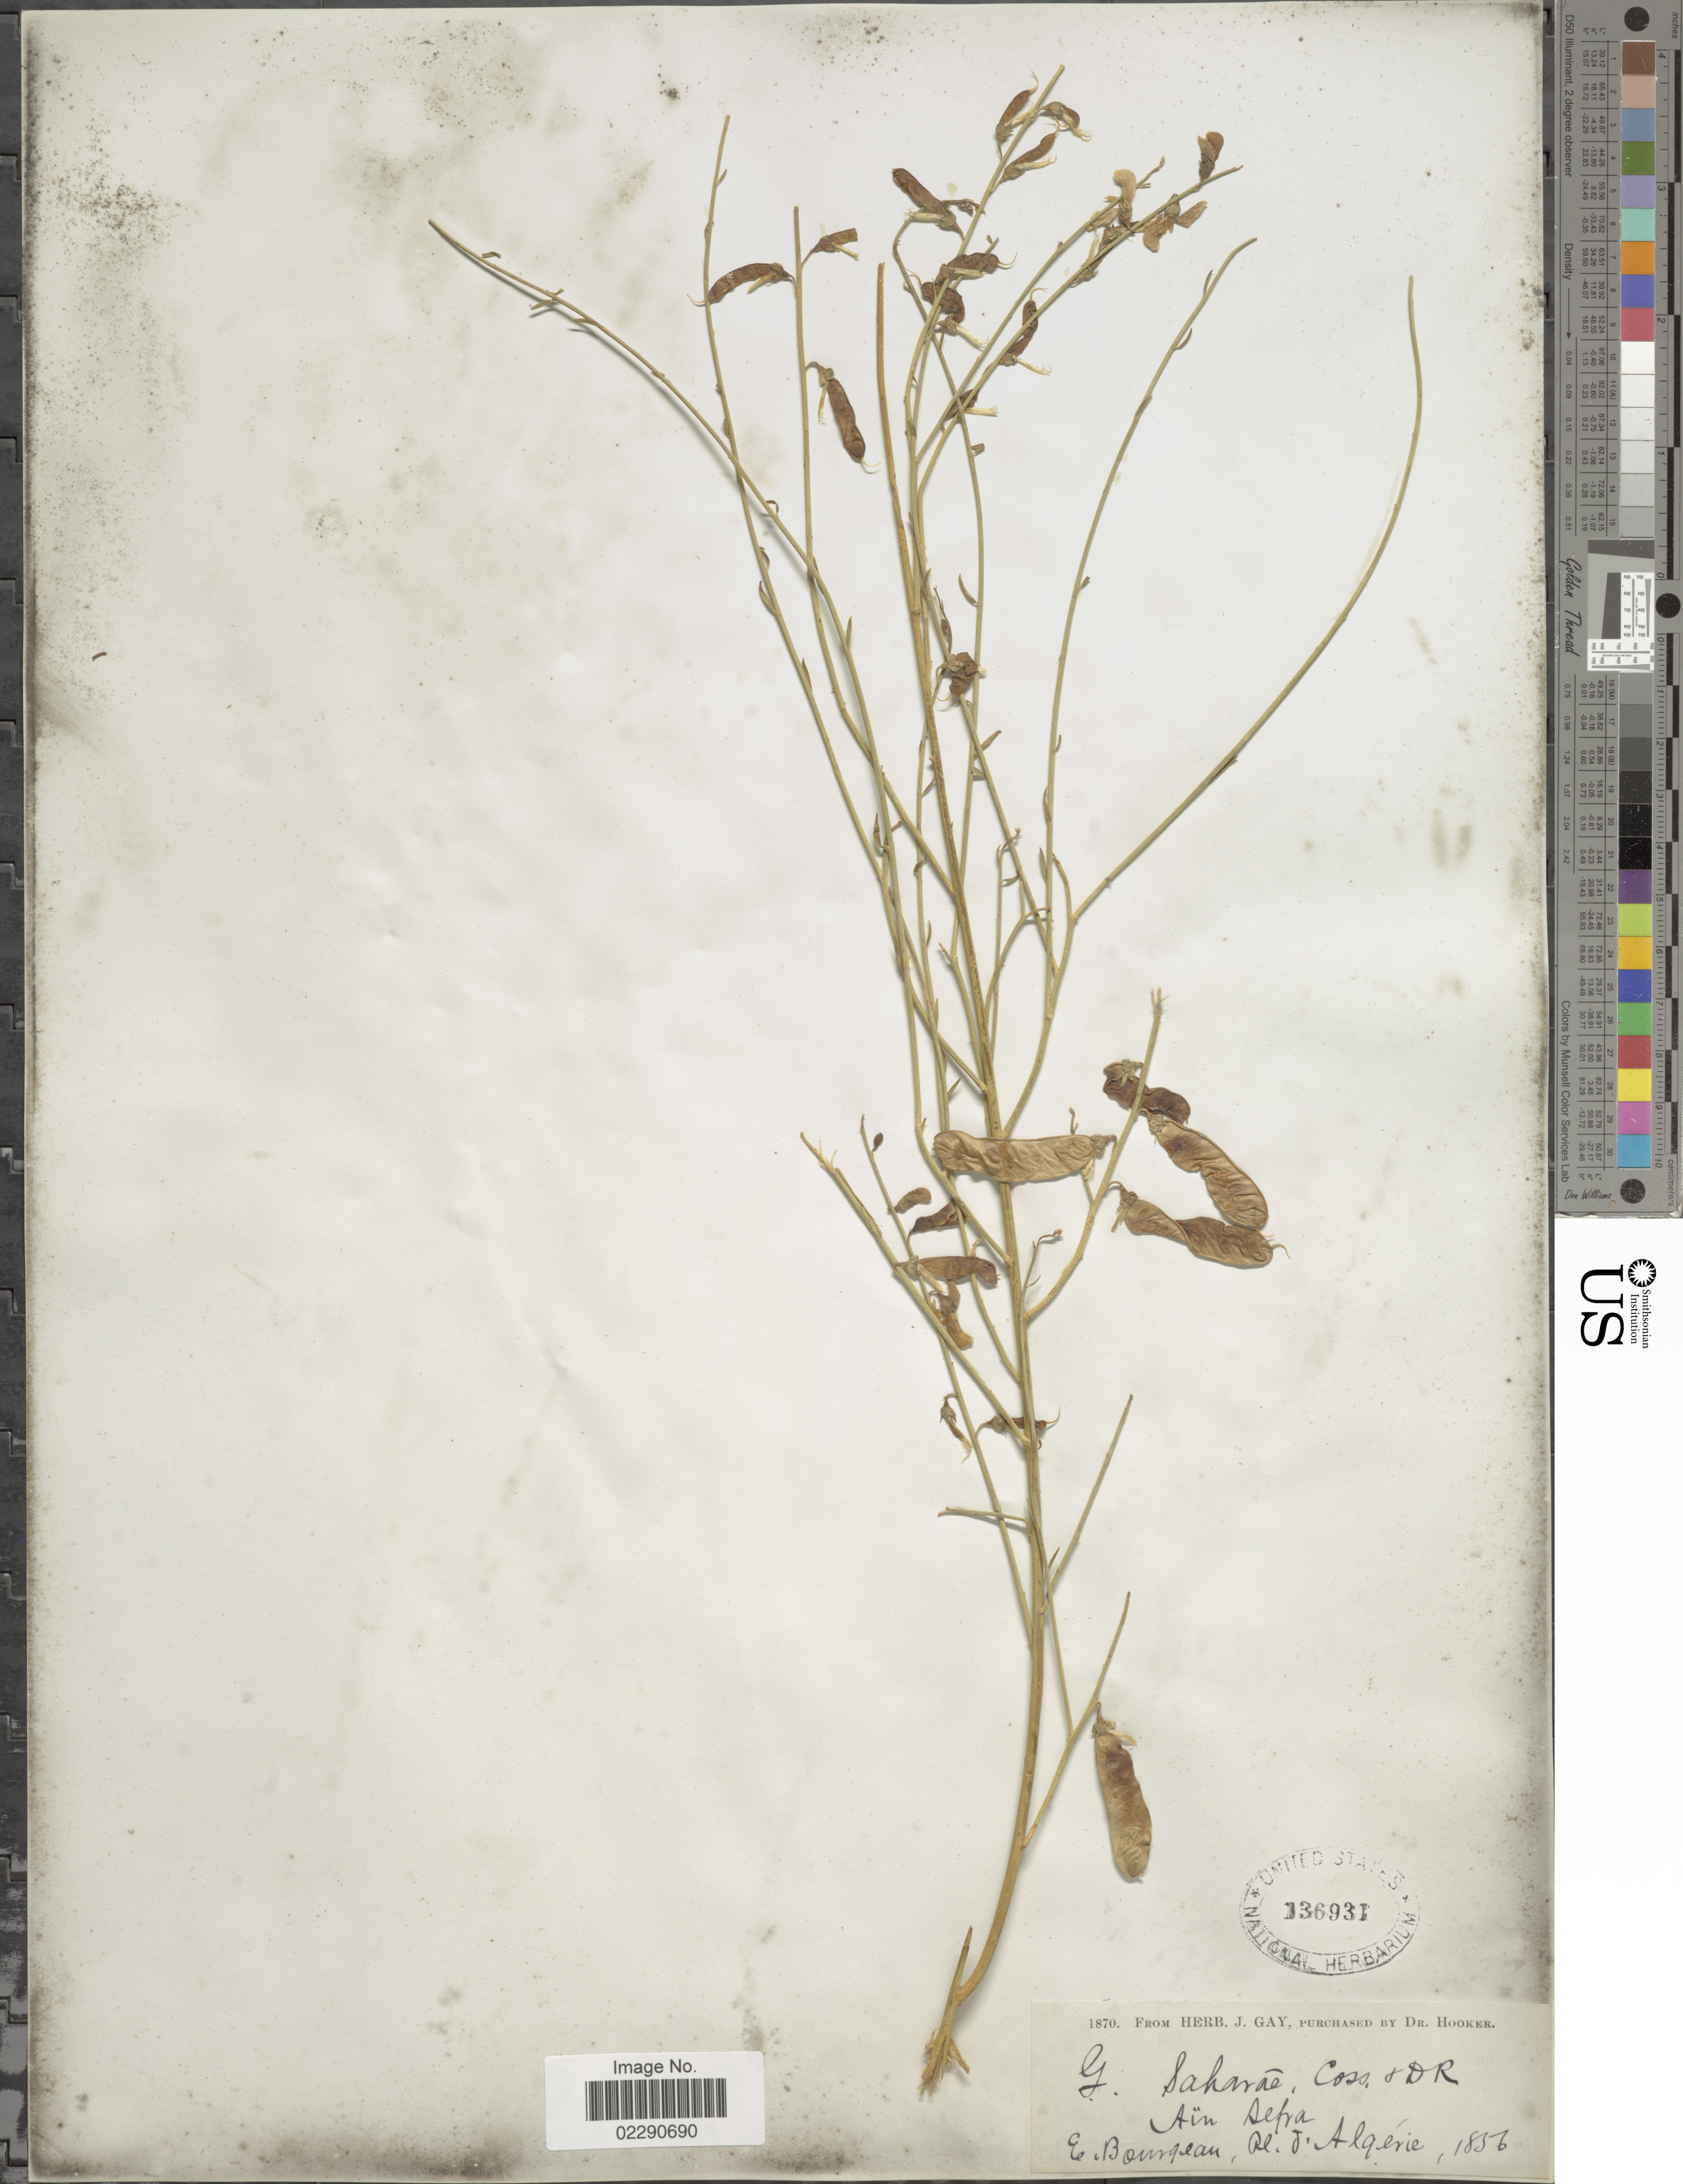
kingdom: Plantae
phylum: Tracheophyta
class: Magnoliopsida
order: Fabales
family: Fabaceae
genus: Calobota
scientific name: Calobota saharae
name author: (Coss. & Durieu) Boatwr. & B.-E. van Wyk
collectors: E. Bourgeau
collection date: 1856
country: Algeria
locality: Ain Sefra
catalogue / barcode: US 136931